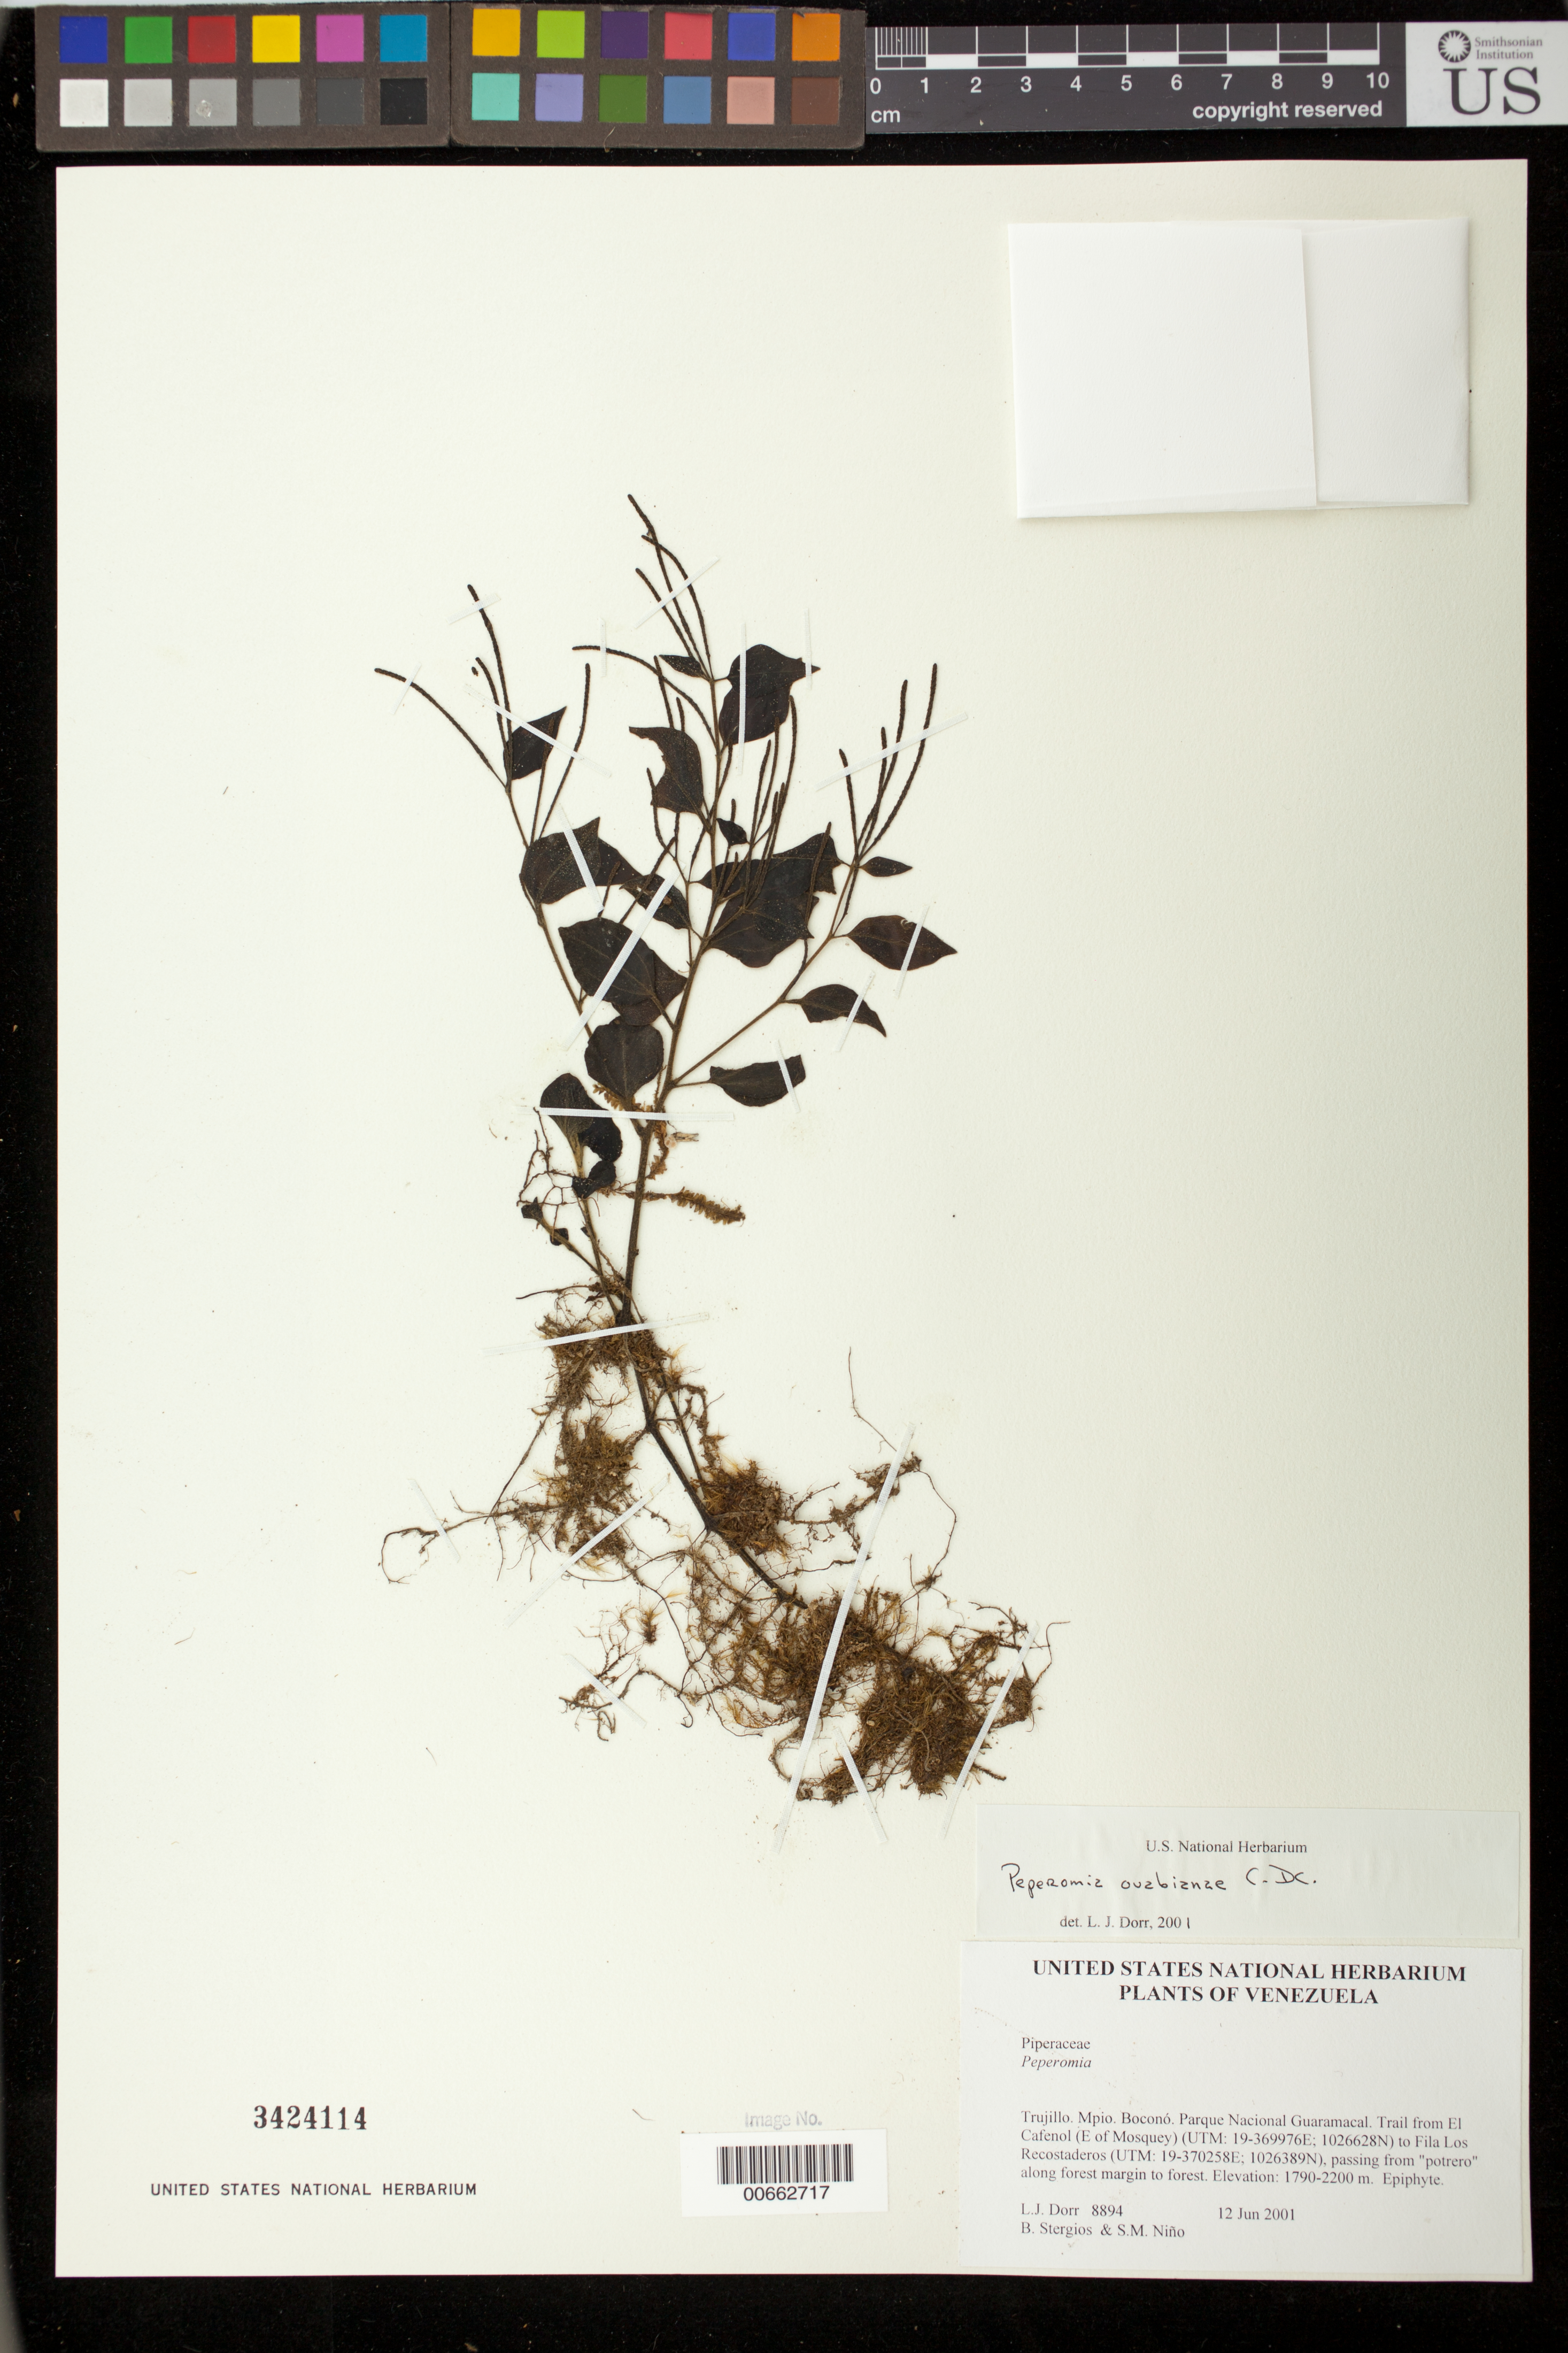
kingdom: Plantae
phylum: Tracheophyta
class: Magnoliopsida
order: Piperales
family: Piperaceae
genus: Peperomia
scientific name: Peperomia trinervula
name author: C. DC.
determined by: Niño, S. M.; Dorr, L. J.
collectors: L. J. Dorr, B. G. Stergios & S. M. Niño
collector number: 8894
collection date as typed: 12 Jun 2001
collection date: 2001-06-12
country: Venezuela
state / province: Trujillo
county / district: Boconó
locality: Parque Nacional Guaramacal. Trail from El Cafenol (E of Mosquey) to Fila Los Recostaderos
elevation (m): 1790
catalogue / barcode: US 3424114